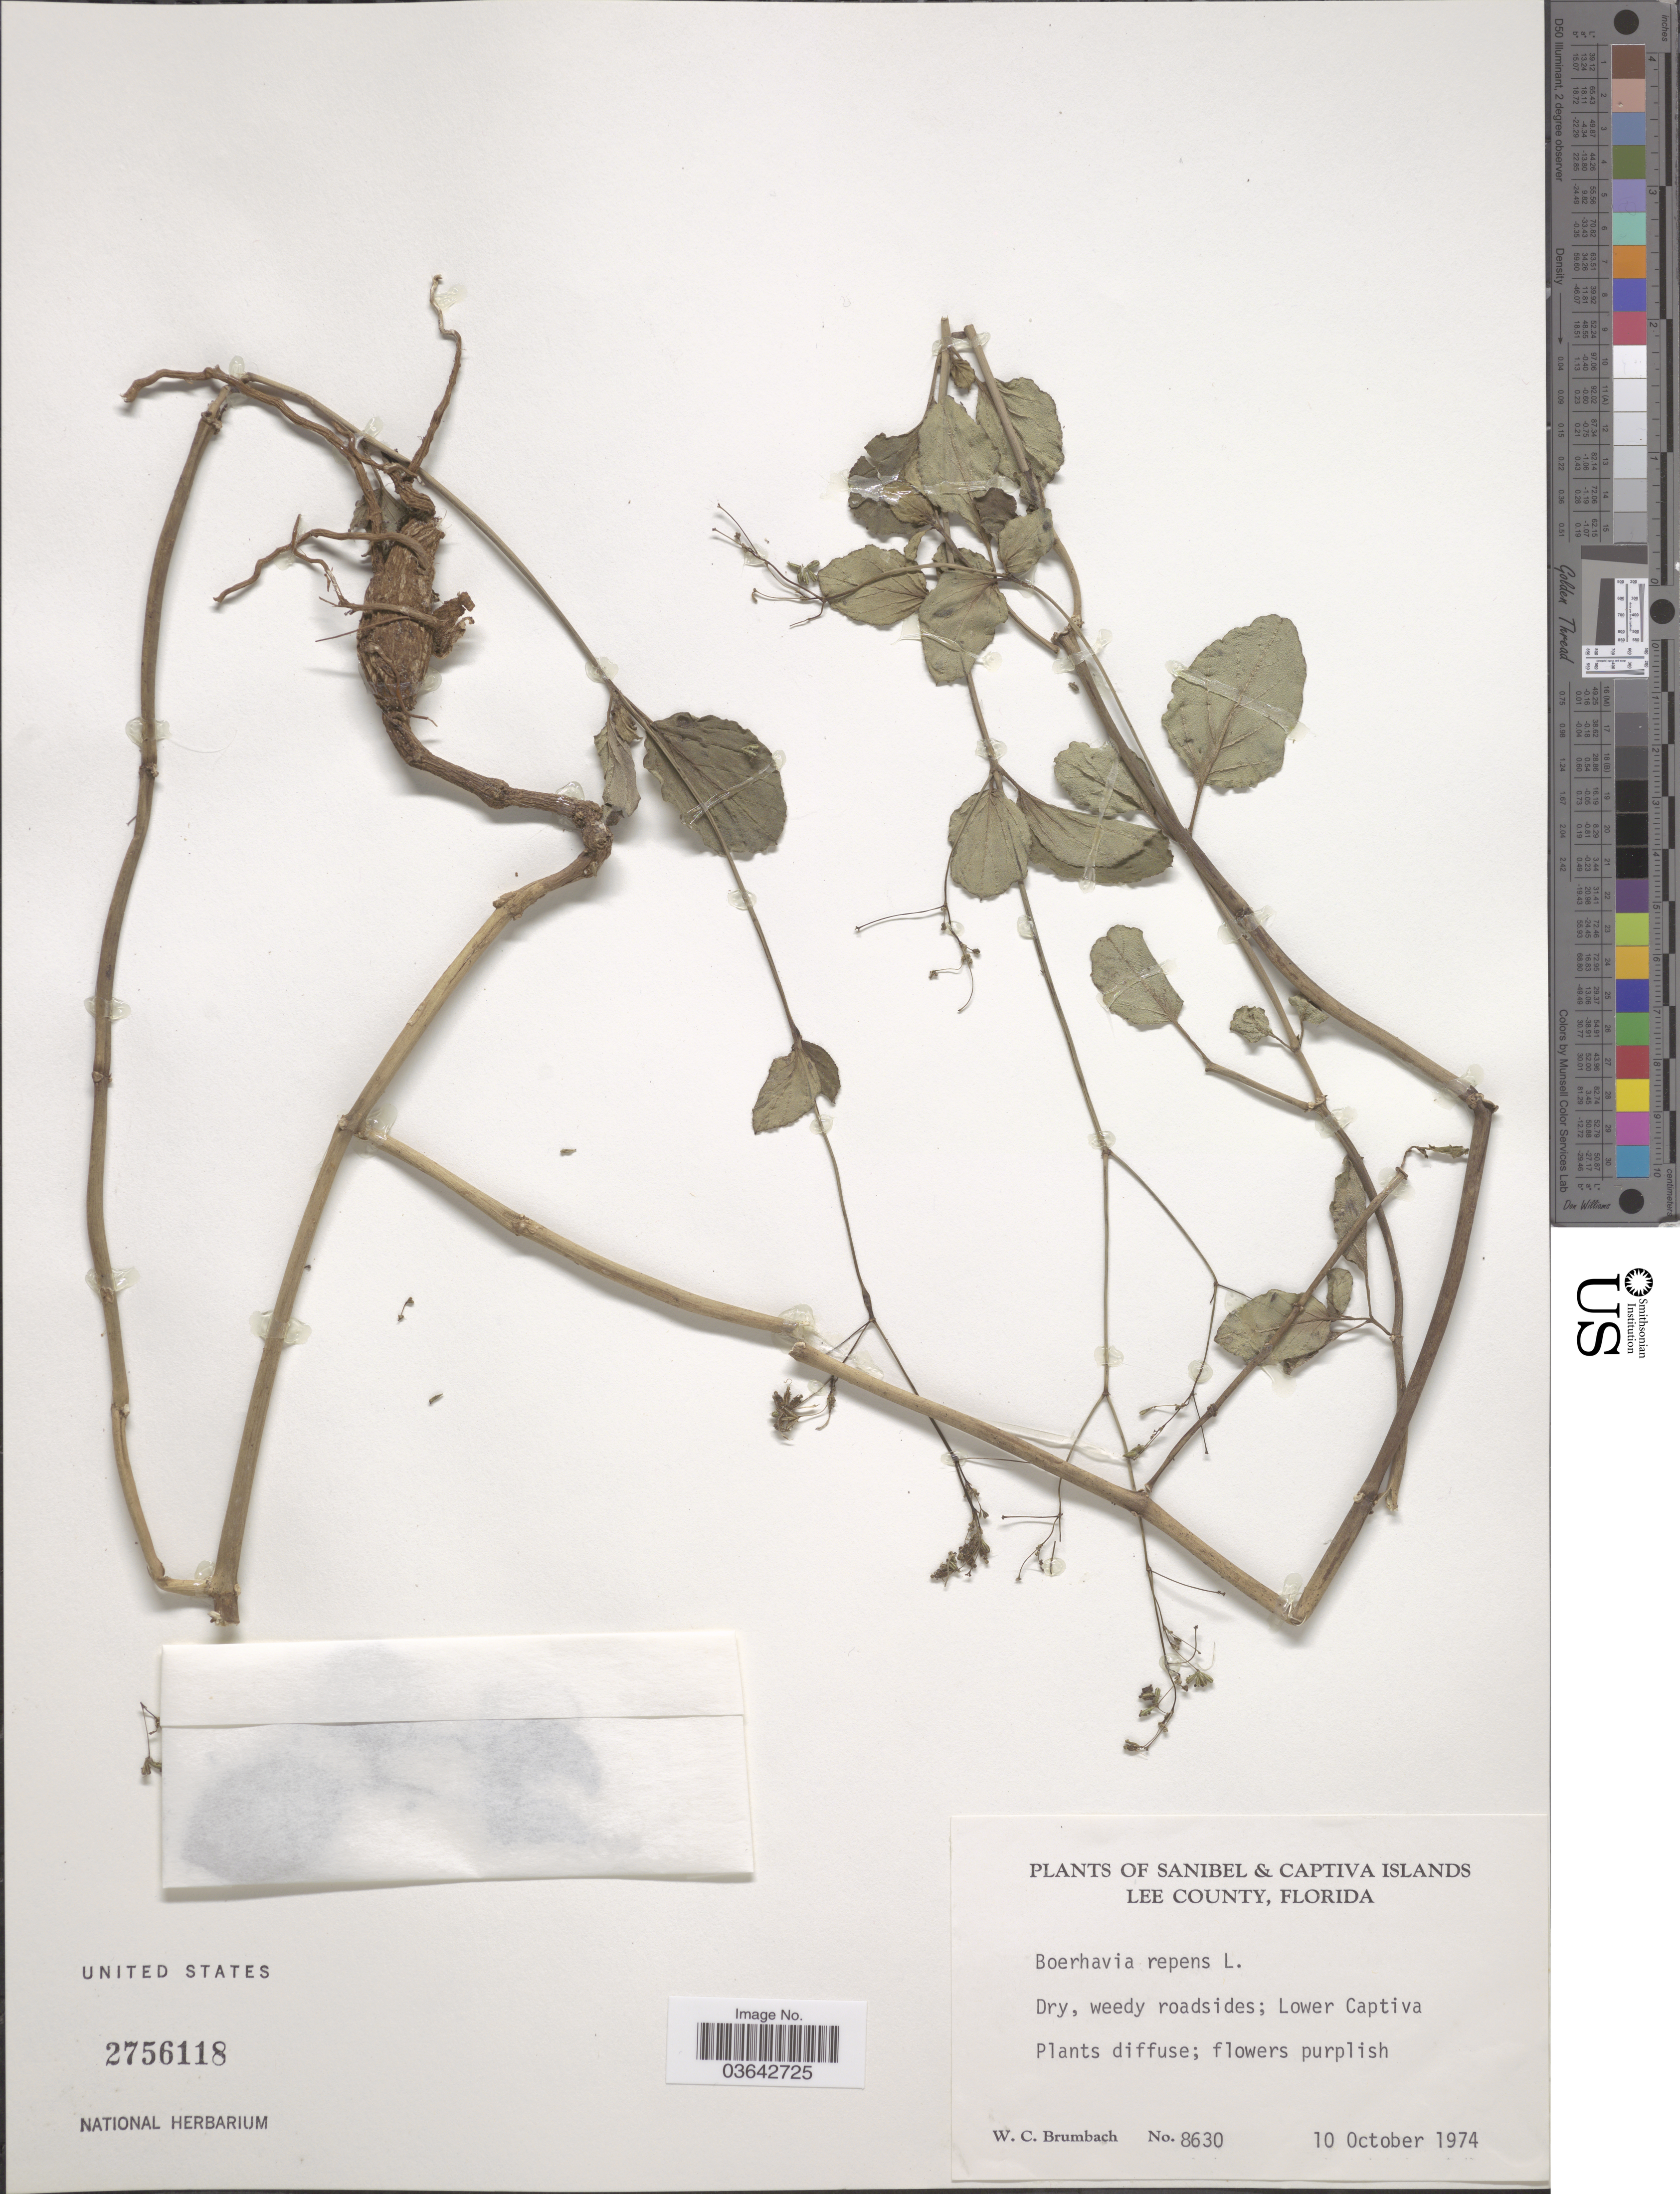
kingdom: Plantae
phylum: Tracheophyta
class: Magnoliopsida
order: Caryophyllales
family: Nyctaginaceae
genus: Boerhavia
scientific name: Boerhavia repens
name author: L.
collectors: W. C. Brumbach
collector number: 8630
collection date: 1974-10-10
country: United States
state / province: Florida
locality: Captiva Island. Lee County. Lower Captiva.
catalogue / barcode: US 2756118